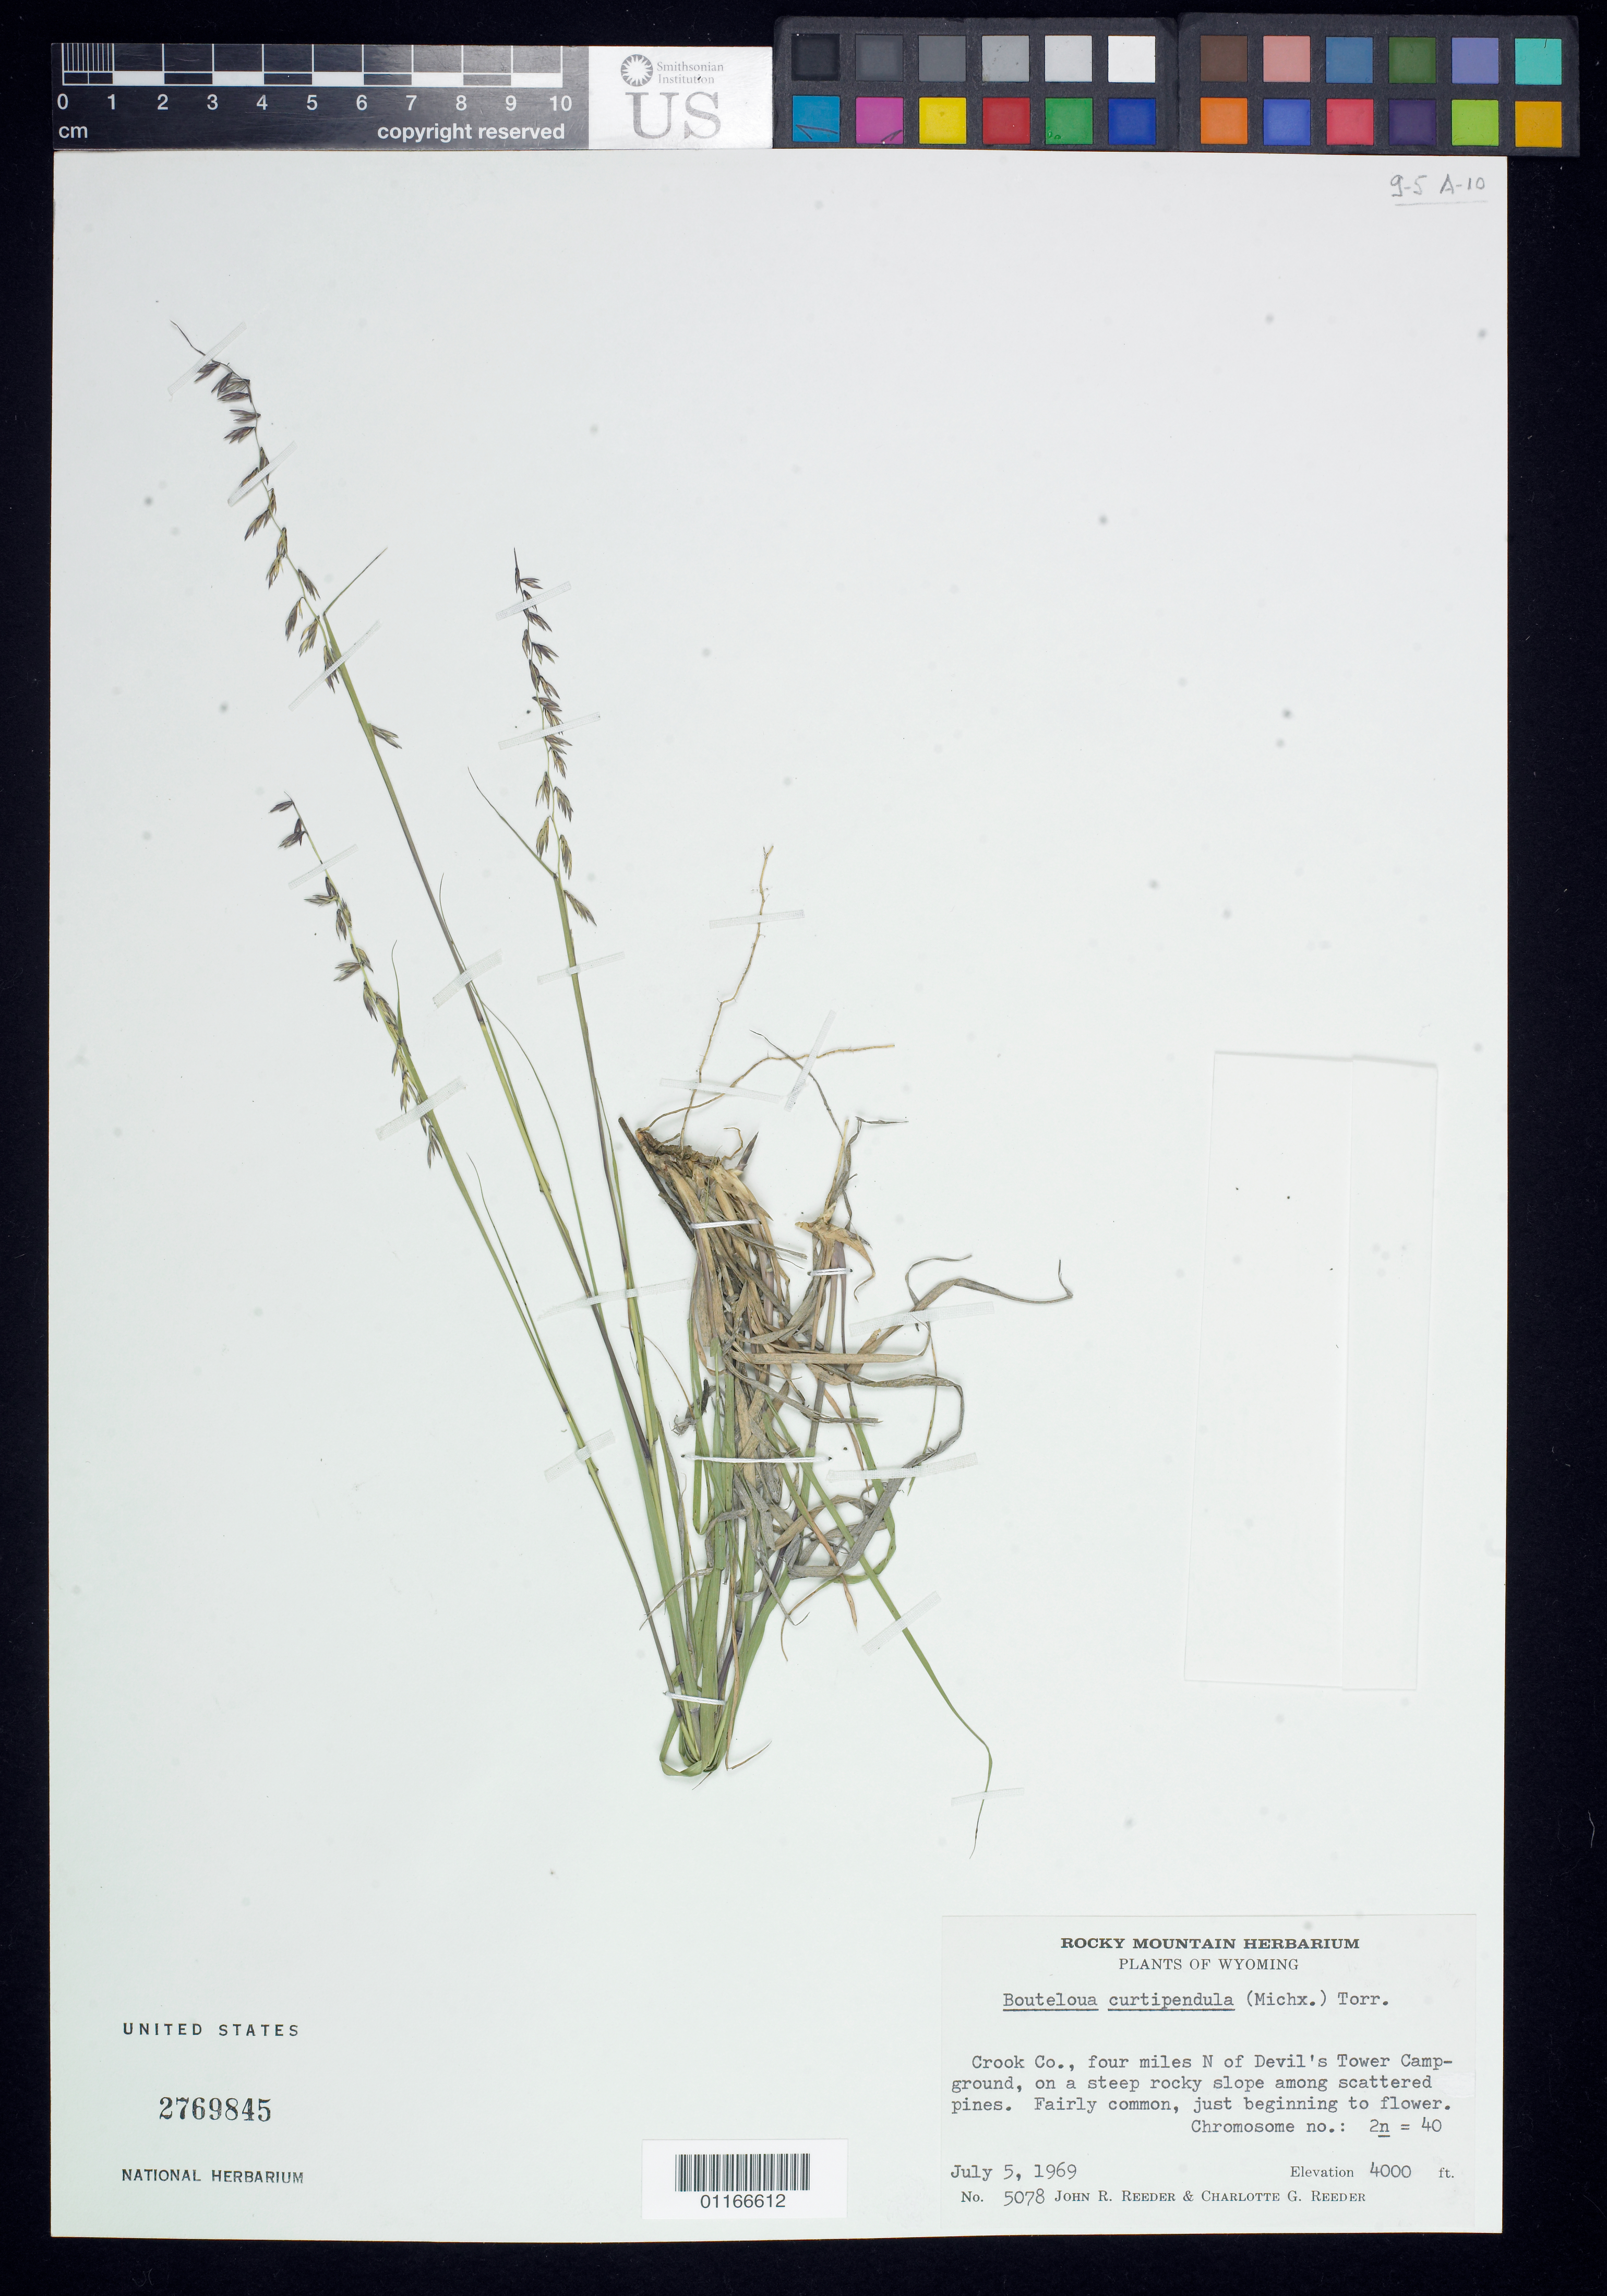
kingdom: Plantae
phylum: Tracheophyta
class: Liliopsida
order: Poales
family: Poaceae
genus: Bouteloua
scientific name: Bouteloua curtipendula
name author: (Michx.) Torr.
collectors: J.R. Reeder & C.O. Reeder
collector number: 5078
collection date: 1969-07-05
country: United States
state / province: Wyoming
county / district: Crook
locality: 4 miles north of Devil's Tower Campground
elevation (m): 1219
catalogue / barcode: US 2769845